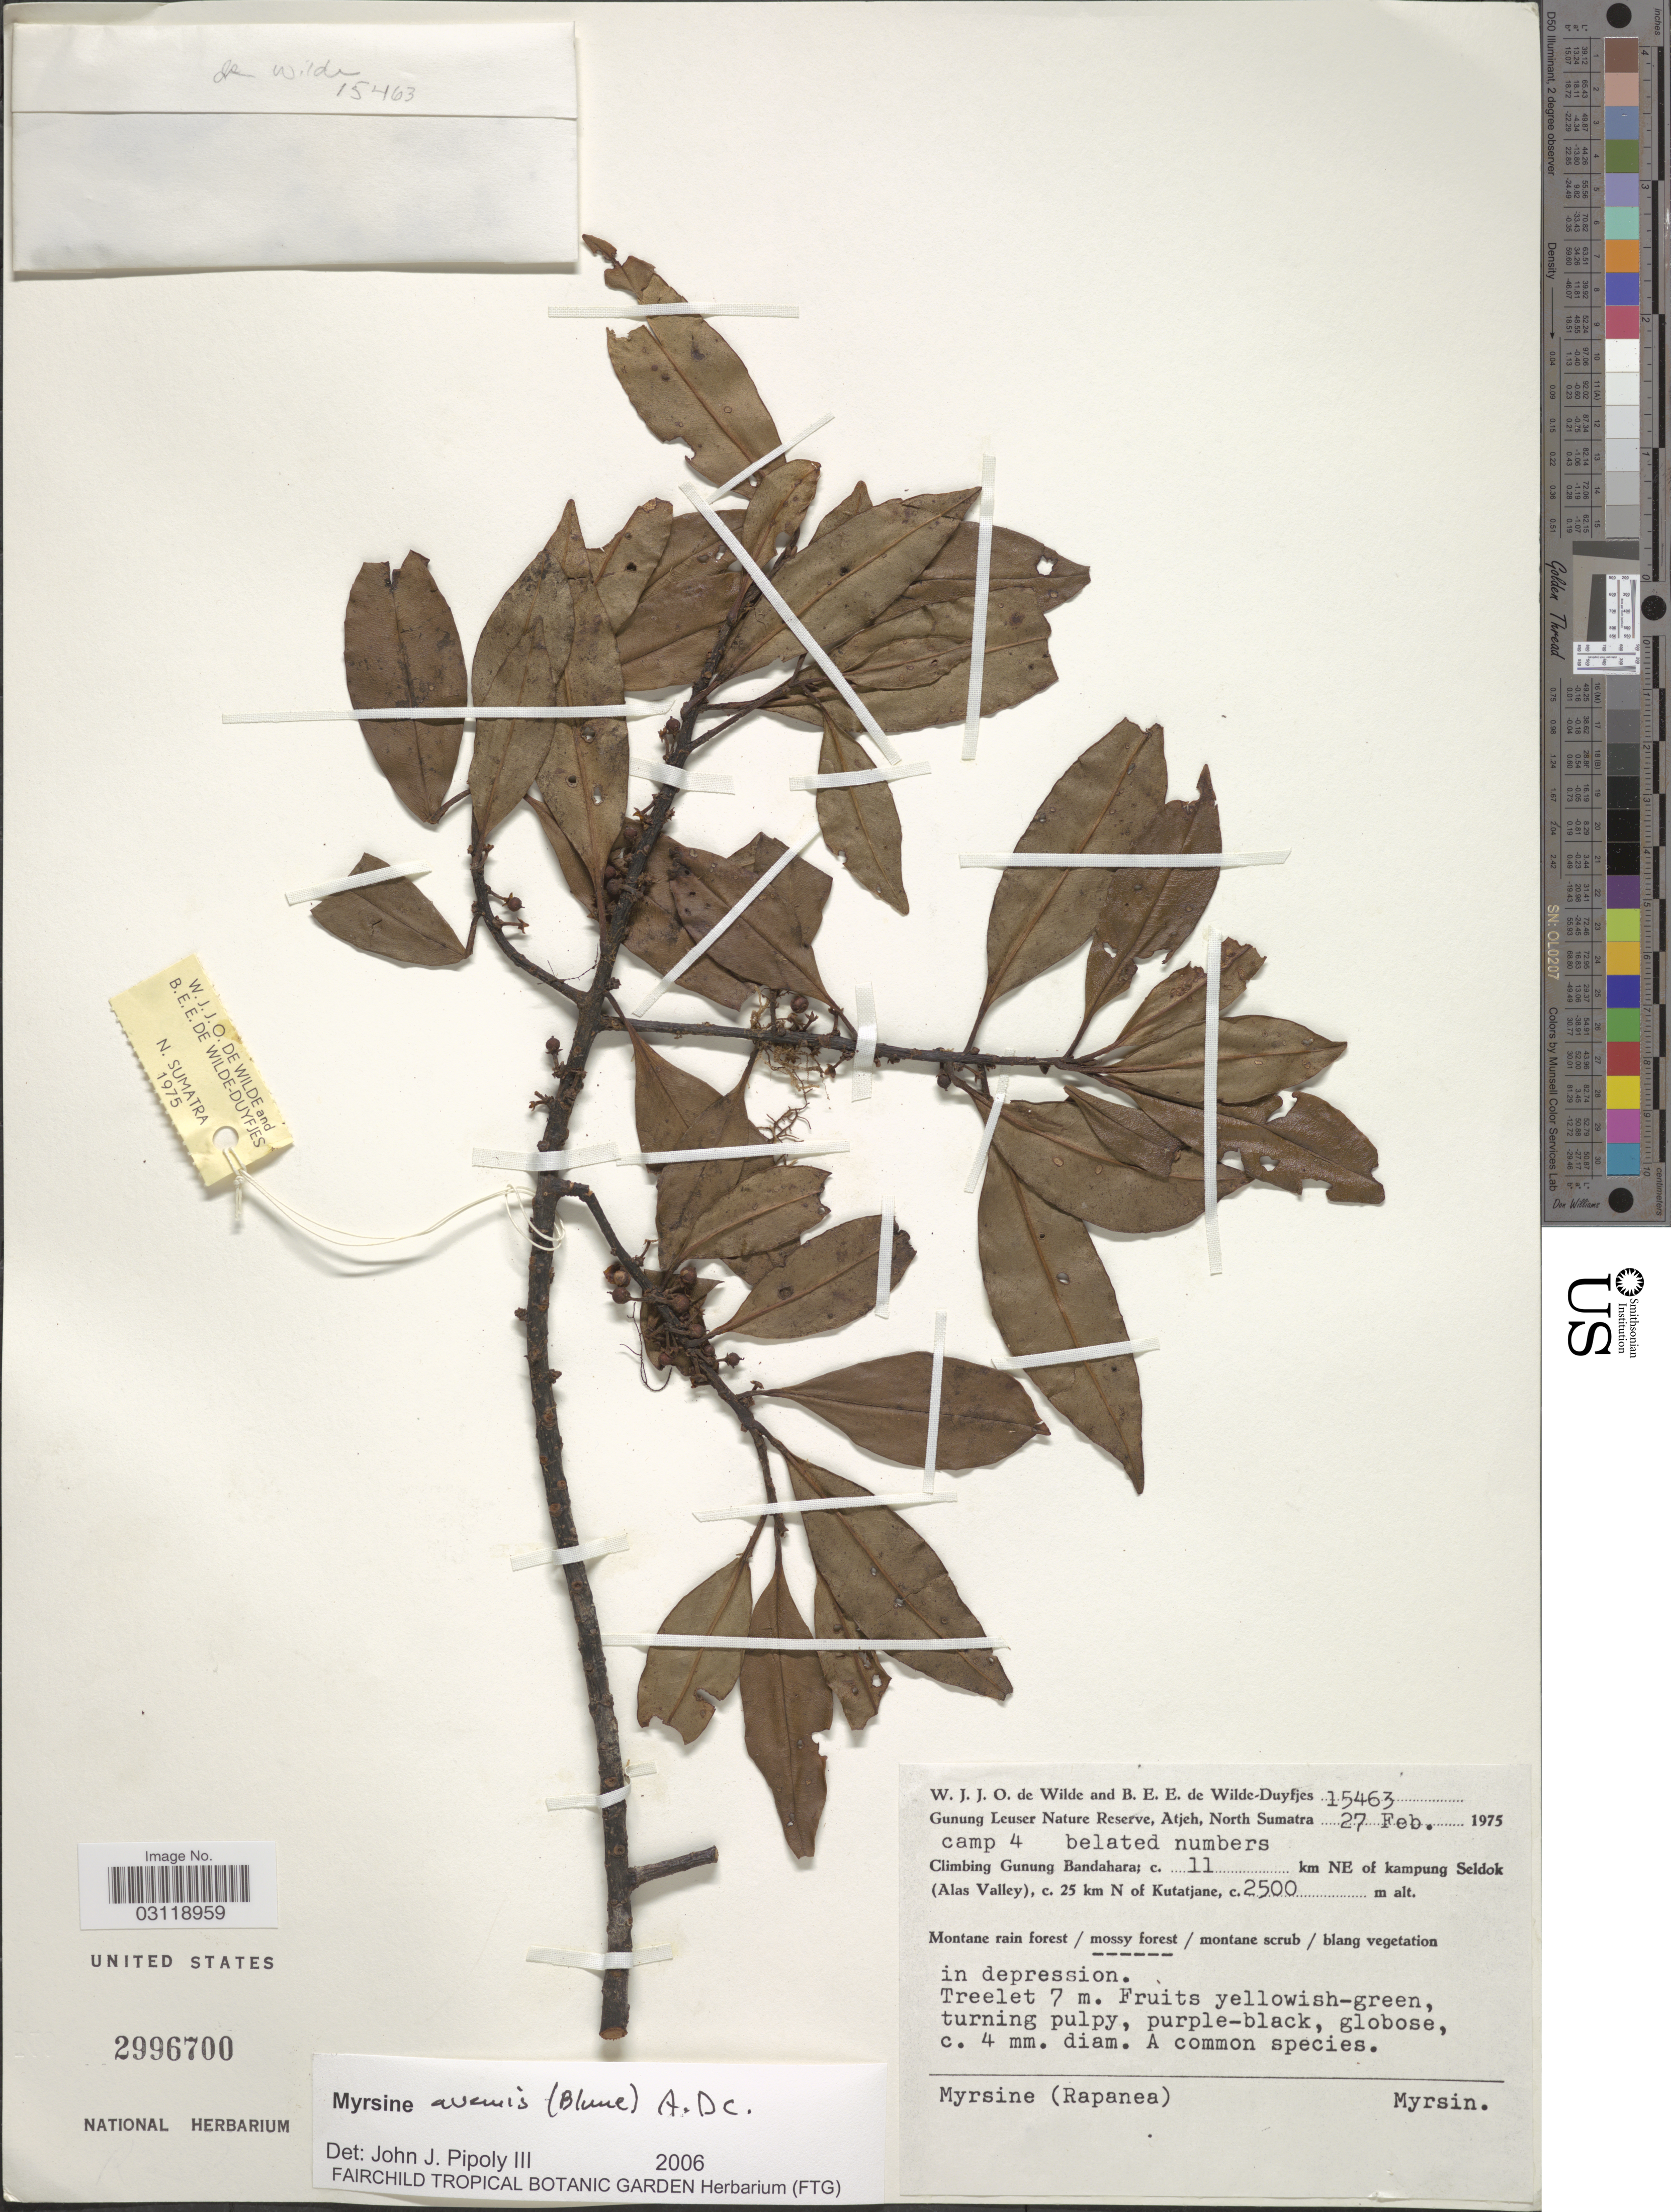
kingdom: Plantae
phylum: Tracheophyta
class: Magnoliopsida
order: Ericales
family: Primulaceae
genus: Rapanea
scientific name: Rapanea avenis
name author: (Blume) Mez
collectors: W. J. de Wilde & B. E. de Wilde-Duyfjes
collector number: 15463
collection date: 1975-02-27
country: Indonesia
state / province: Sumatra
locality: Gunung Leuser Nature Reserve, Atjeh, North Sumatra. Camp 4. Climbing Gunung Bandahara; c. 11 km NE of kampung Seldok (Alas Valley), c. 25 km N of Kutatjane.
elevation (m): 2500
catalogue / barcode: US 2996700